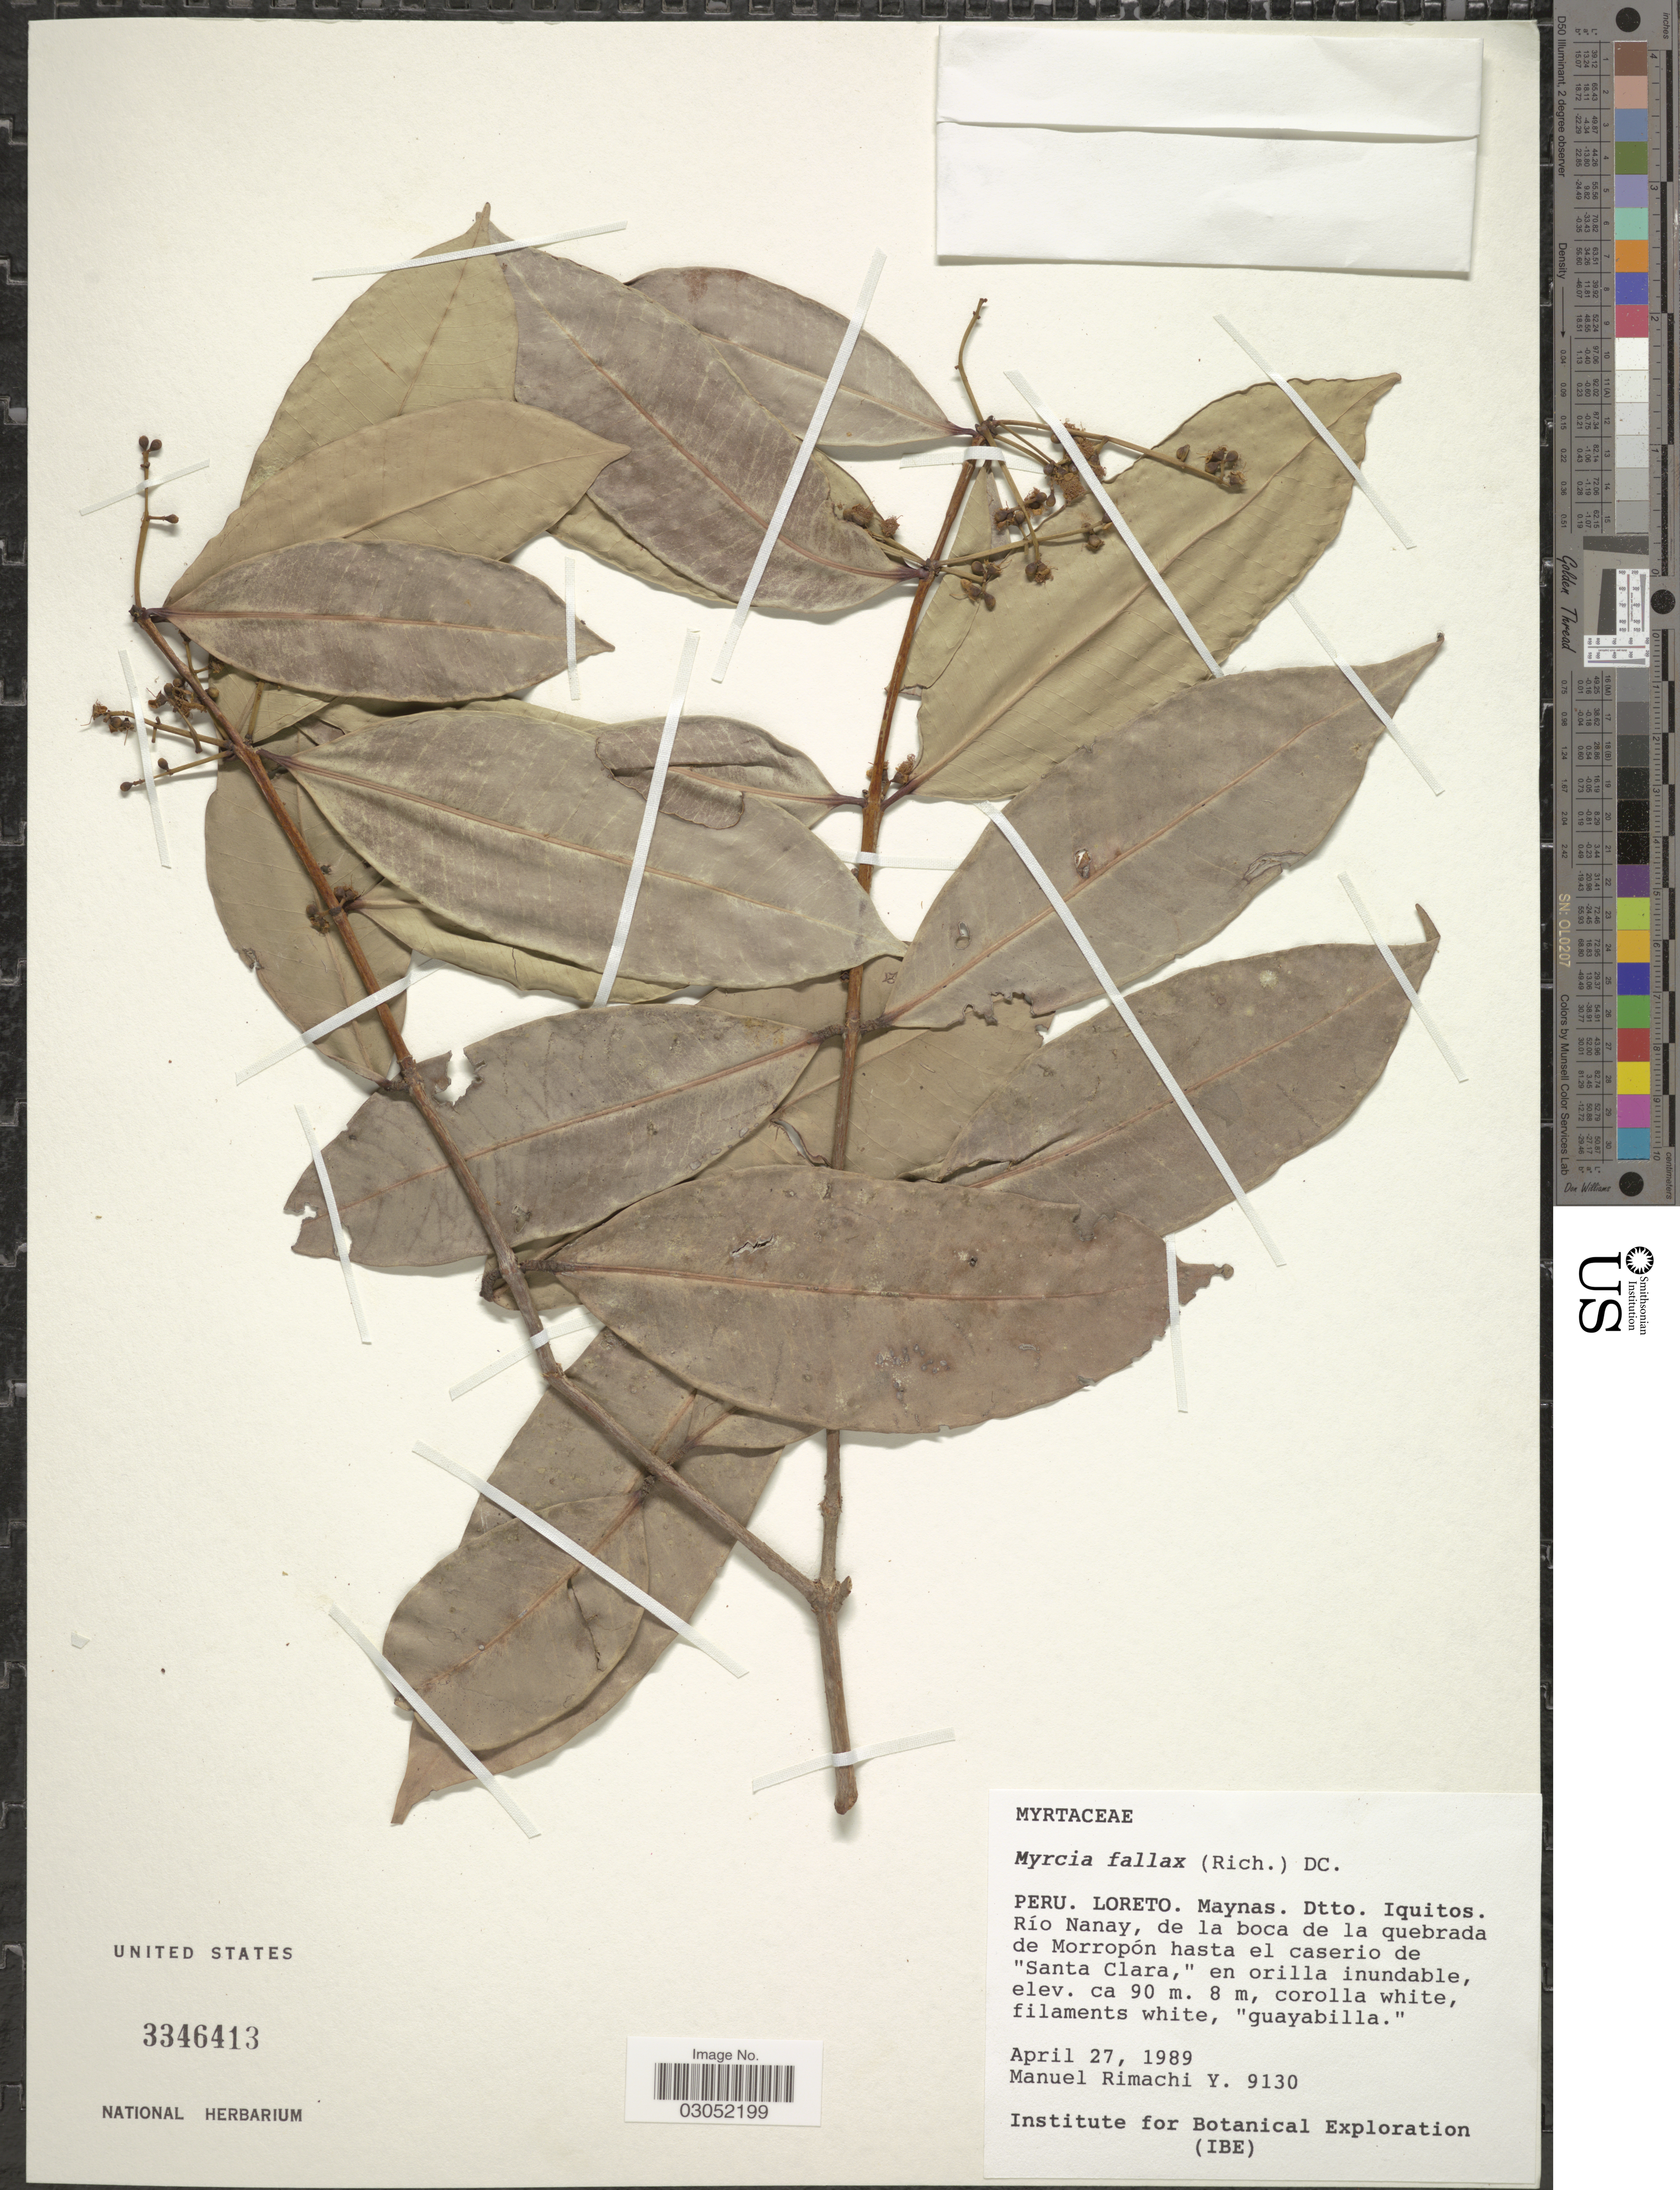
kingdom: Plantae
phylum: Tracheophyta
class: Magnoliopsida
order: Myrtales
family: Myrtaceae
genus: Myrcia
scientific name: Myrcia fallax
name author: (Rich.) DC.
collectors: M. Rimachi Y.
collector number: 9130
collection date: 1989-04-27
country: Peru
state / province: Loreto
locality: Maynas. Dtto. Iquitos. Río Nanay, de la boca de la quebrada de Morropón hasta el caserio de "Santa Clara".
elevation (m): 90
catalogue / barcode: US 3346413